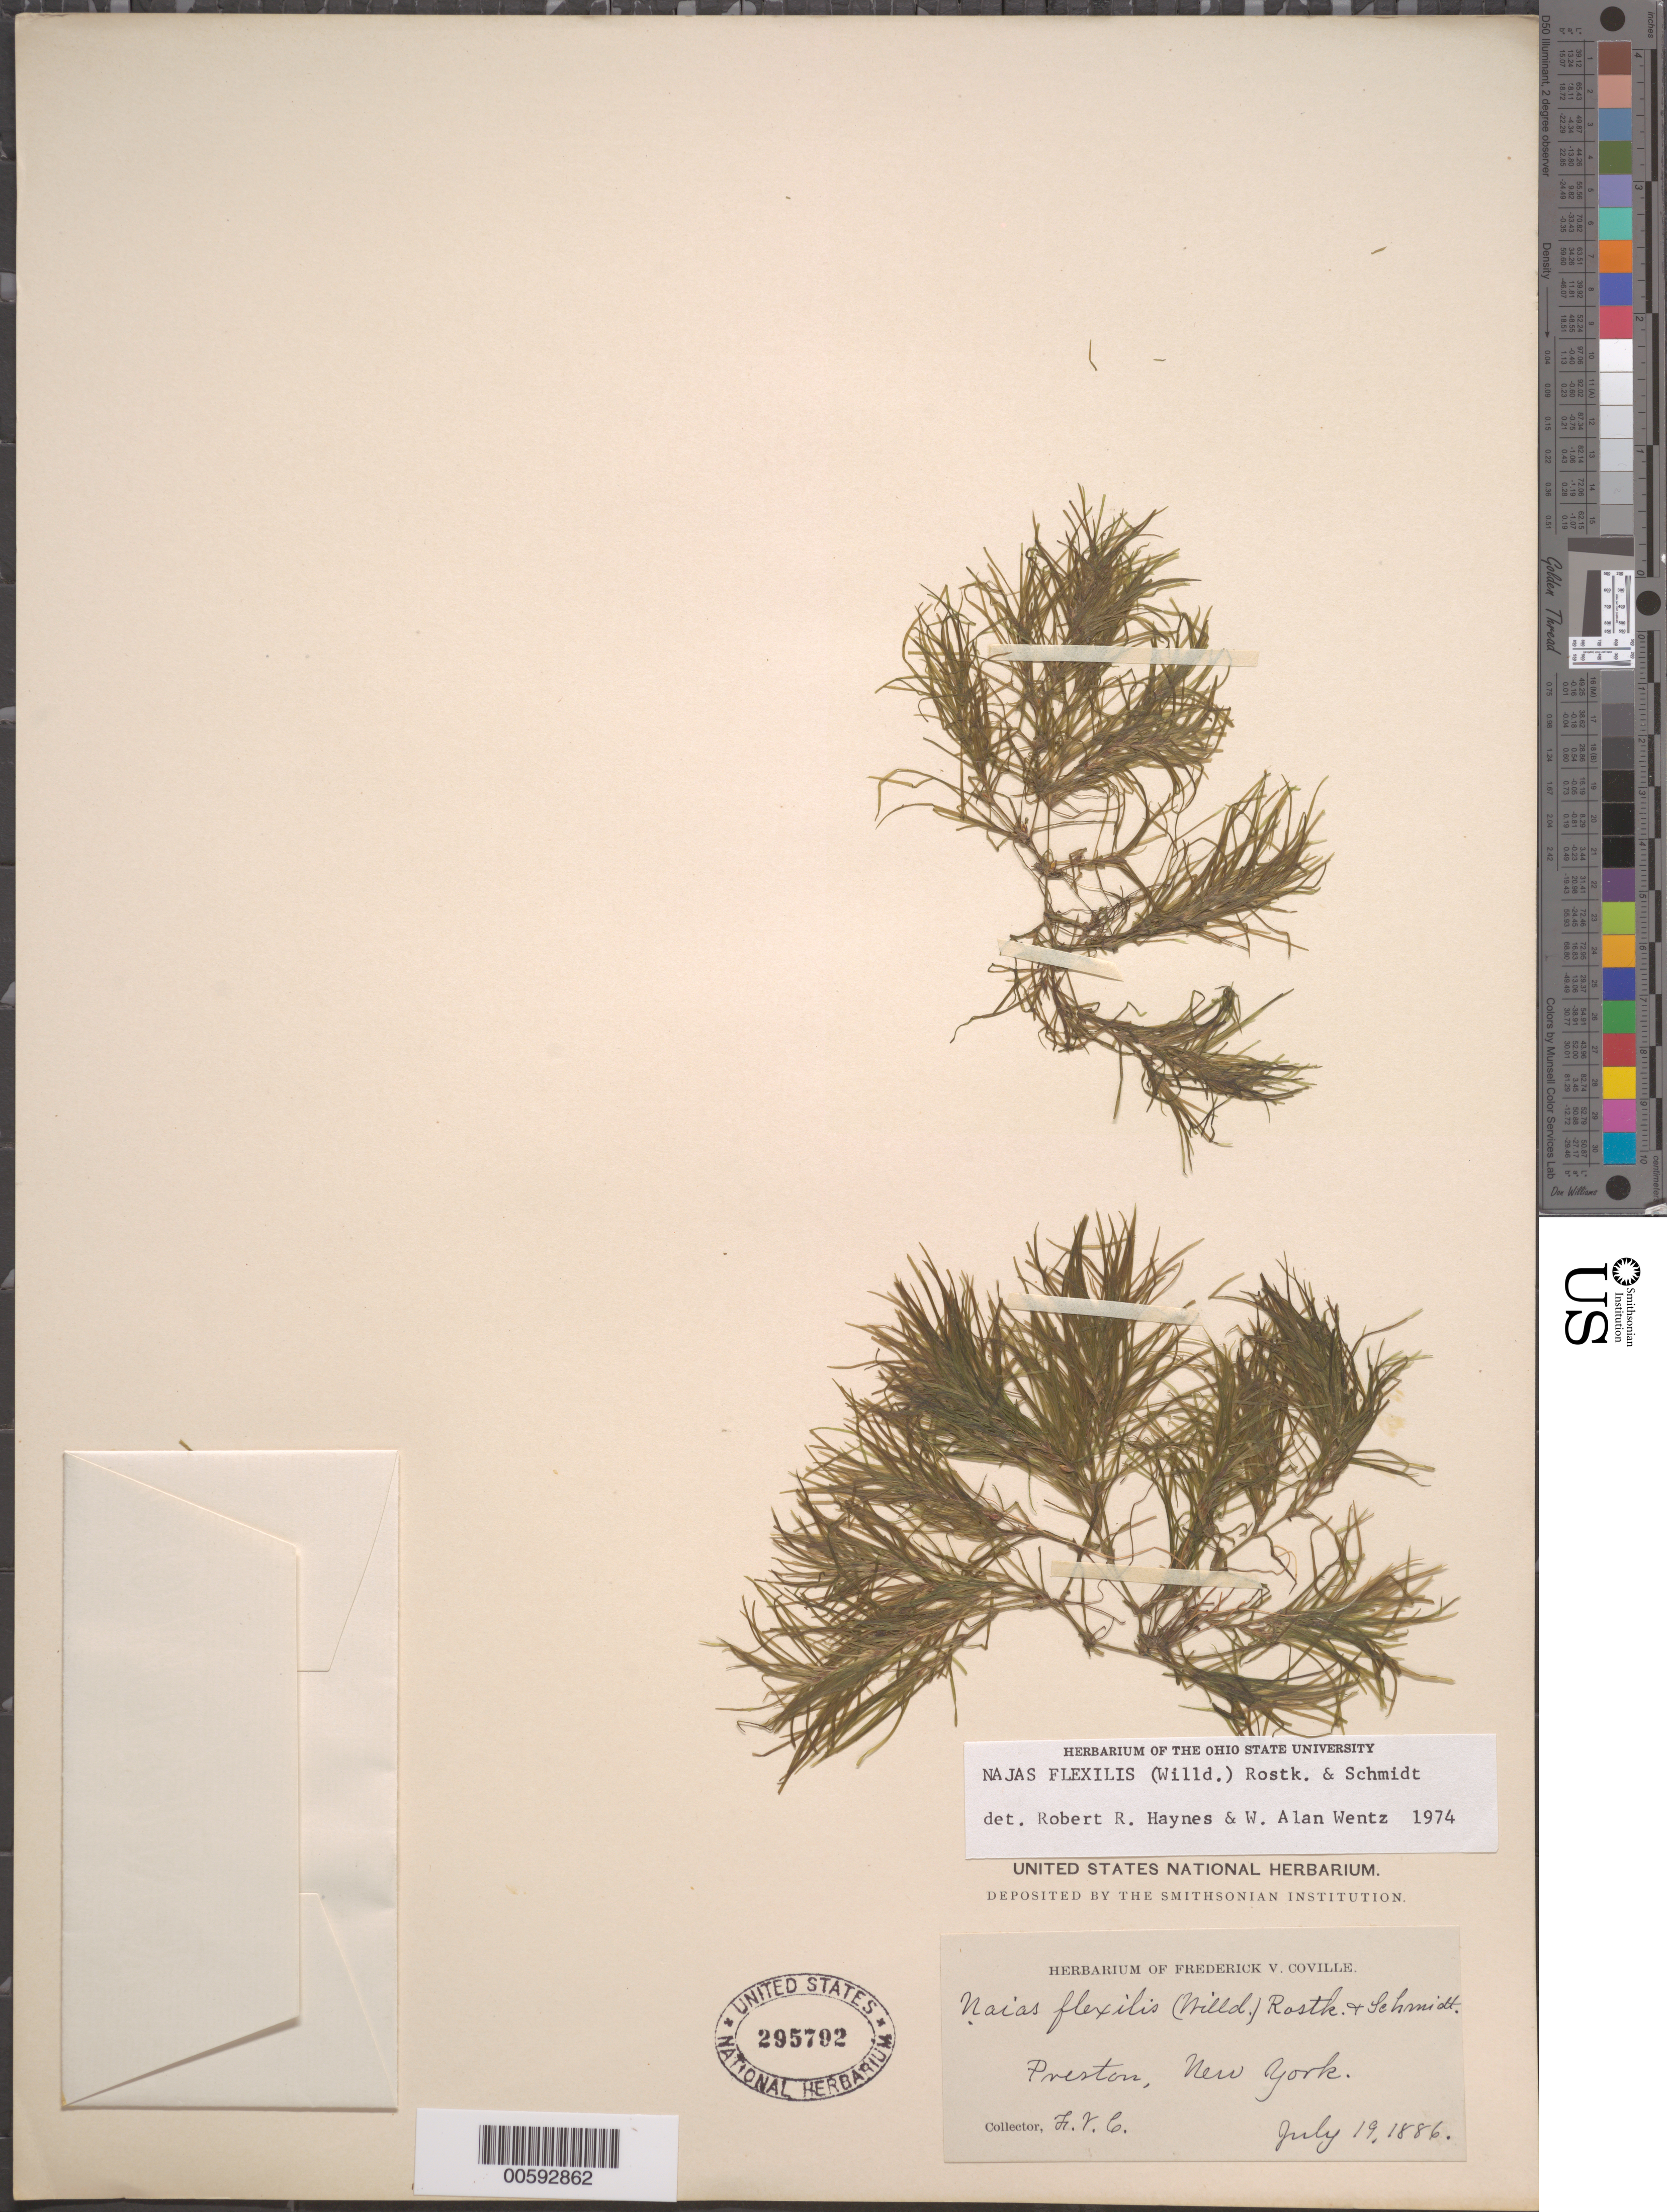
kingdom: Plantae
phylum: Tracheophyta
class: Liliopsida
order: Alismatales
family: Hydrocharitaceae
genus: Najas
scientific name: Najas flexilis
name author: (Willd.) Rostk. & Schmidt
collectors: F. V. Coville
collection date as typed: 19 Jul 1886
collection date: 1886-07-19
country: United States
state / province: New York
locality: Preston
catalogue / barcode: US 295792